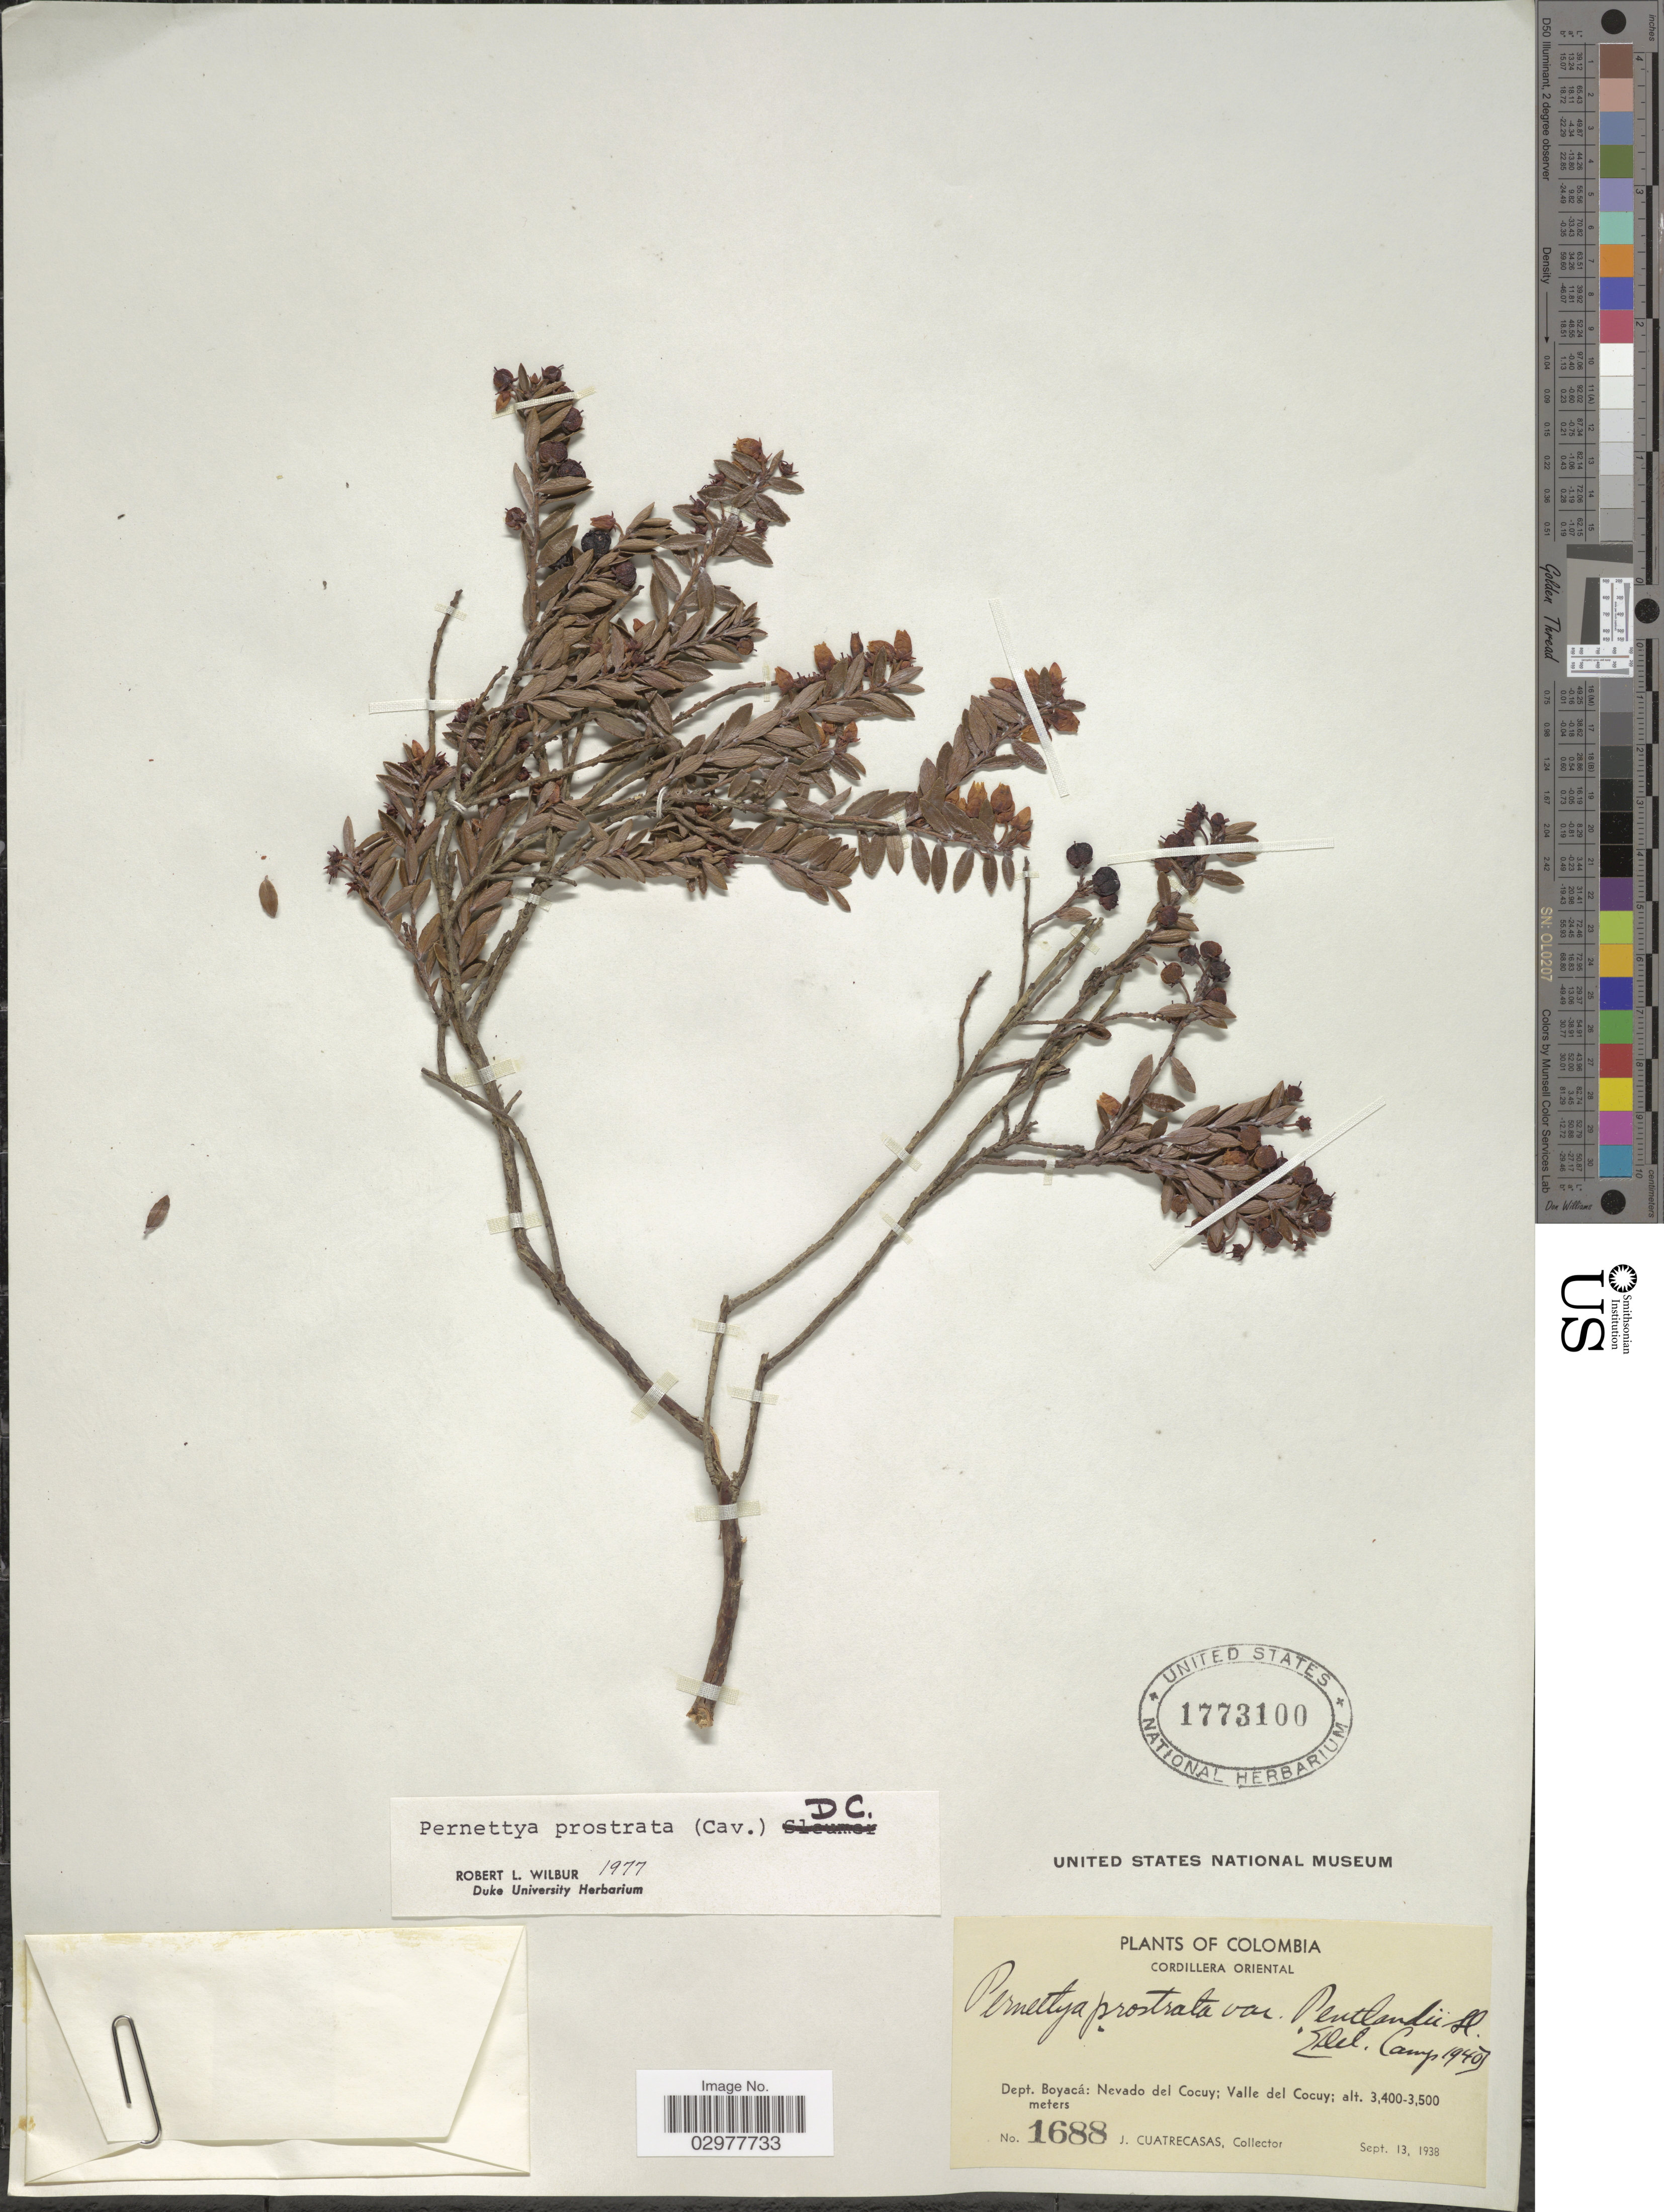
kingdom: Plantae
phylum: Tracheophyta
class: Magnoliopsida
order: Ericales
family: Ericaceae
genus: Pernettya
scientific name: Pernettya prostrata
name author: (Cav.) DC.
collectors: J. Cuatrecasas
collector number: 1688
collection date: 1938-09-13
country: Colombia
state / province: Boyacá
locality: Cordillera Oriental, Dept. Boyacá: Nevado del Cocuy; Valle del Cocuy.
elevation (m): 3400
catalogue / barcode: US 1773100